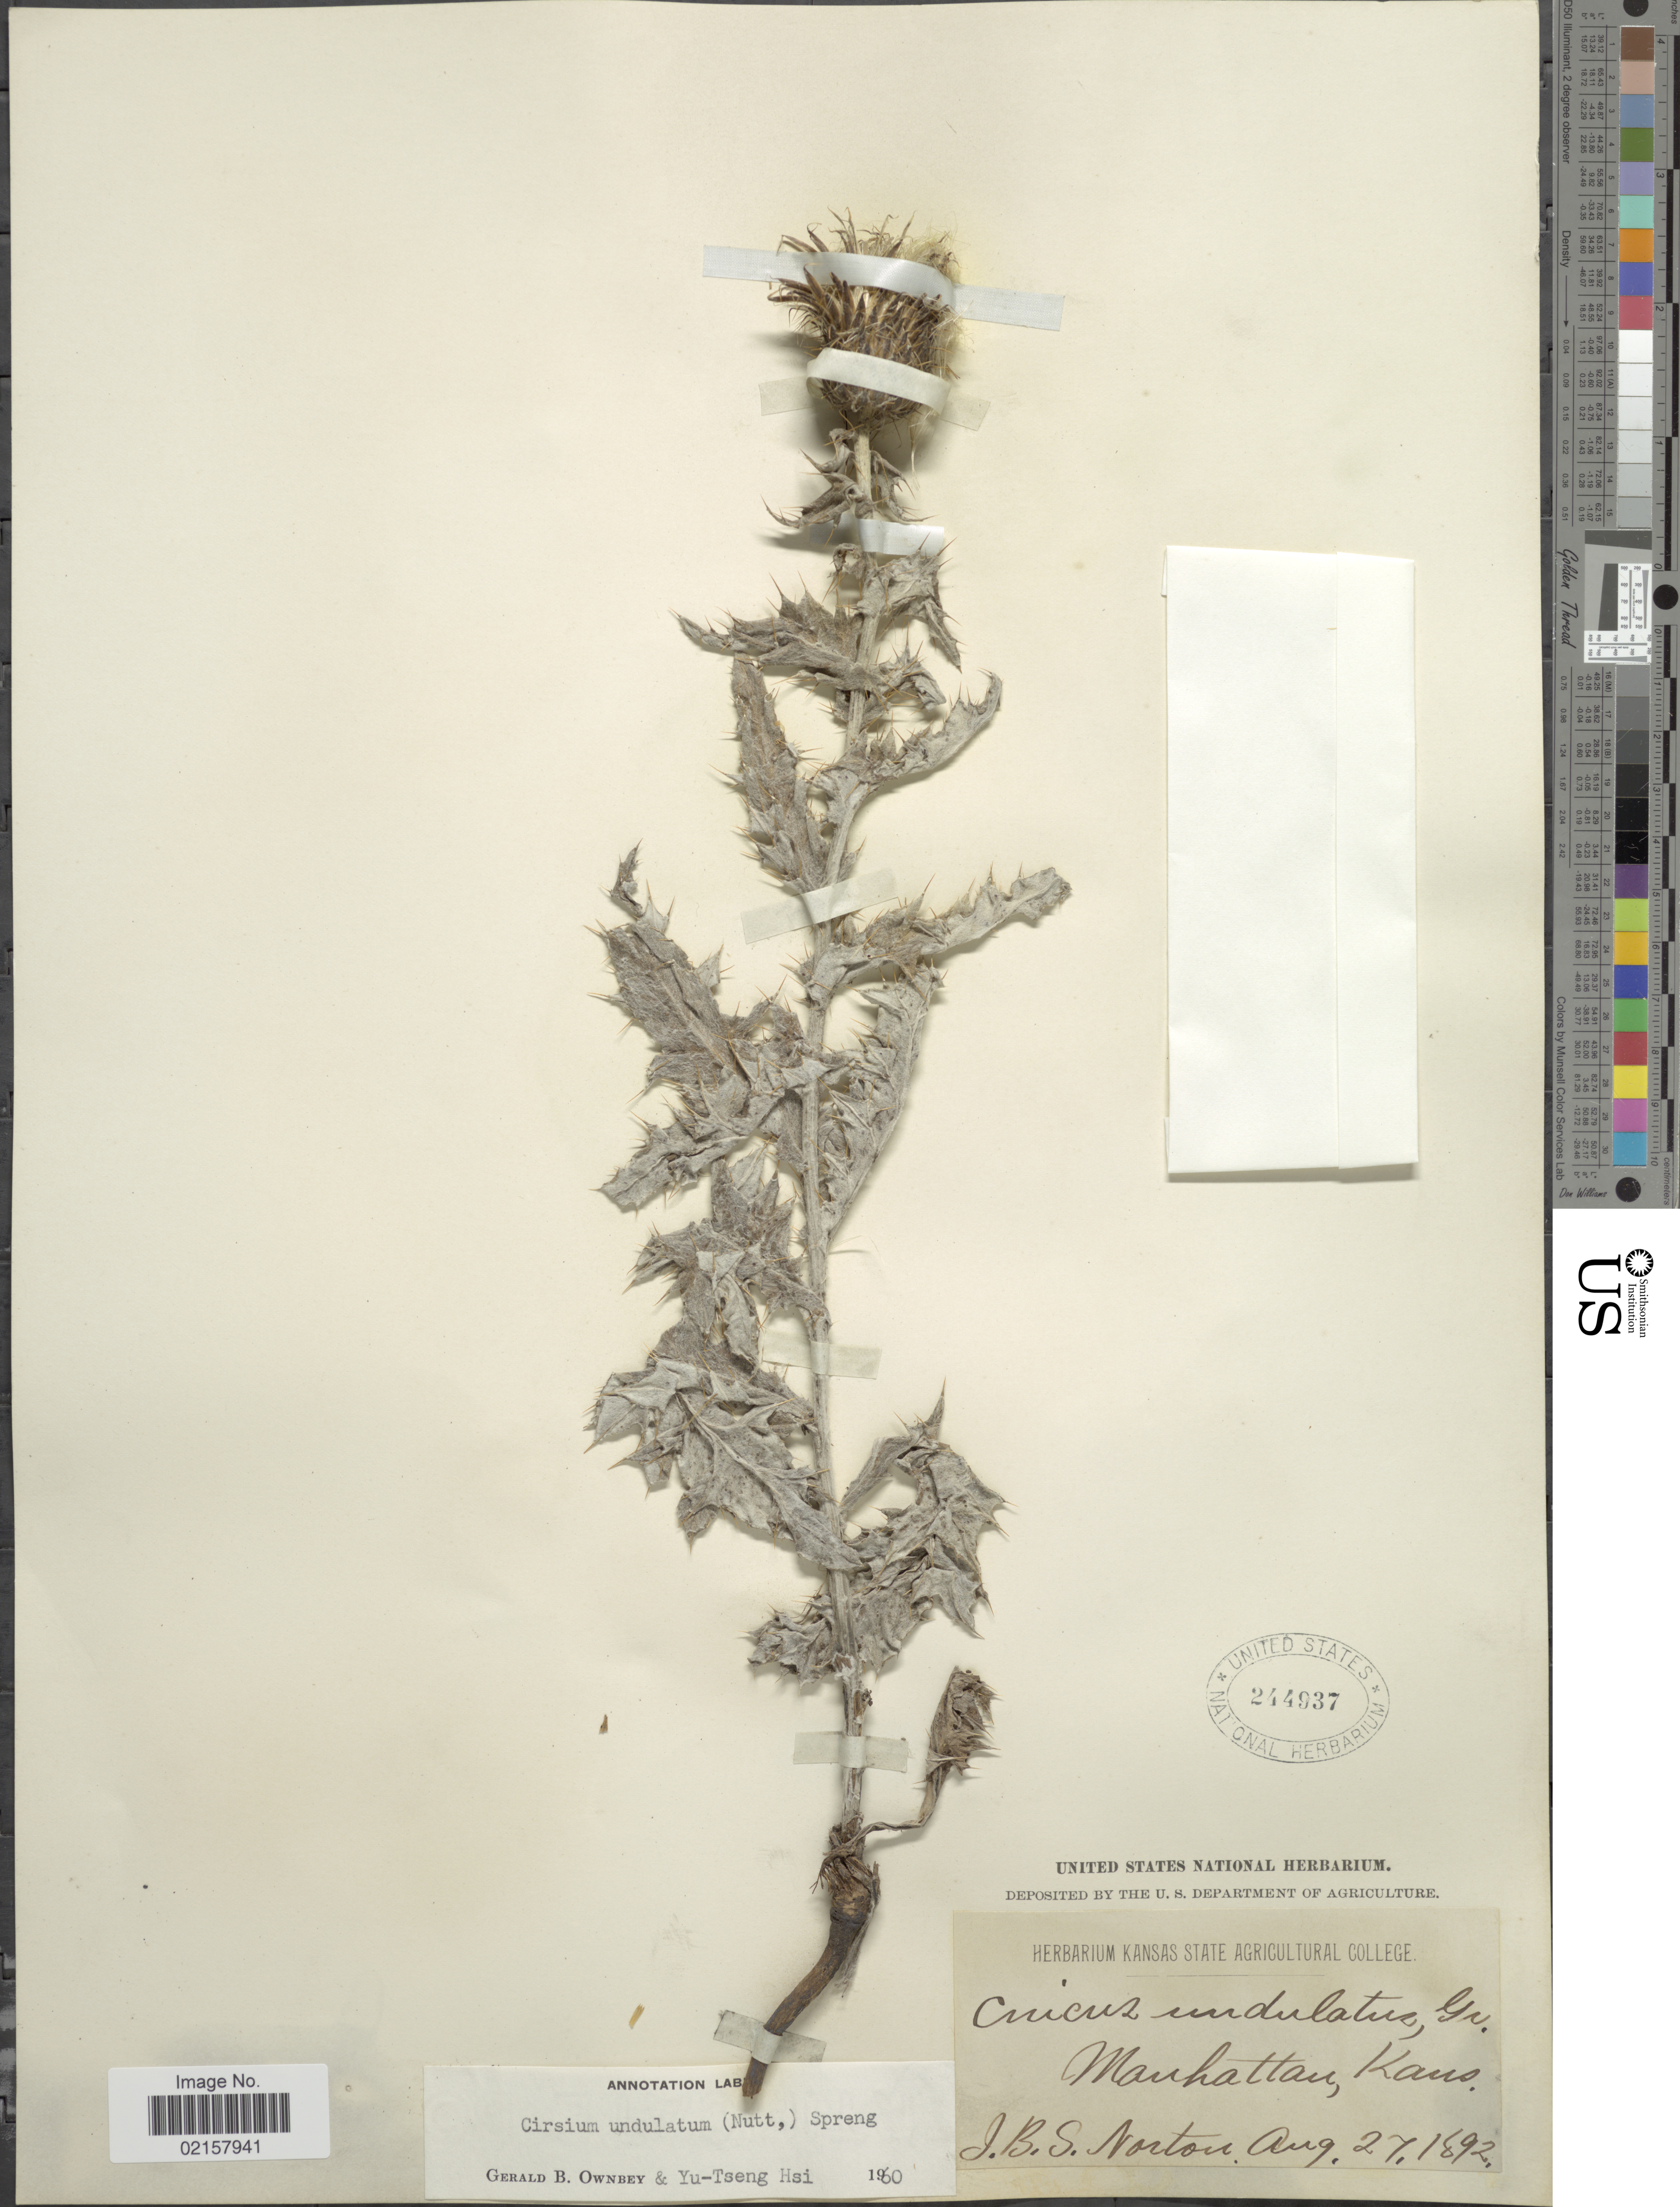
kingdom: Plantae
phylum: Tracheophyta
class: Magnoliopsida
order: Asterales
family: Asteraceae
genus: Cirsium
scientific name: Cirsium undulatum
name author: (Nutt.) Spreng.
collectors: J. B. S. Norton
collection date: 1892-08-27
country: United States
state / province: Kansas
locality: Manhattan.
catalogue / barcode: US 244937